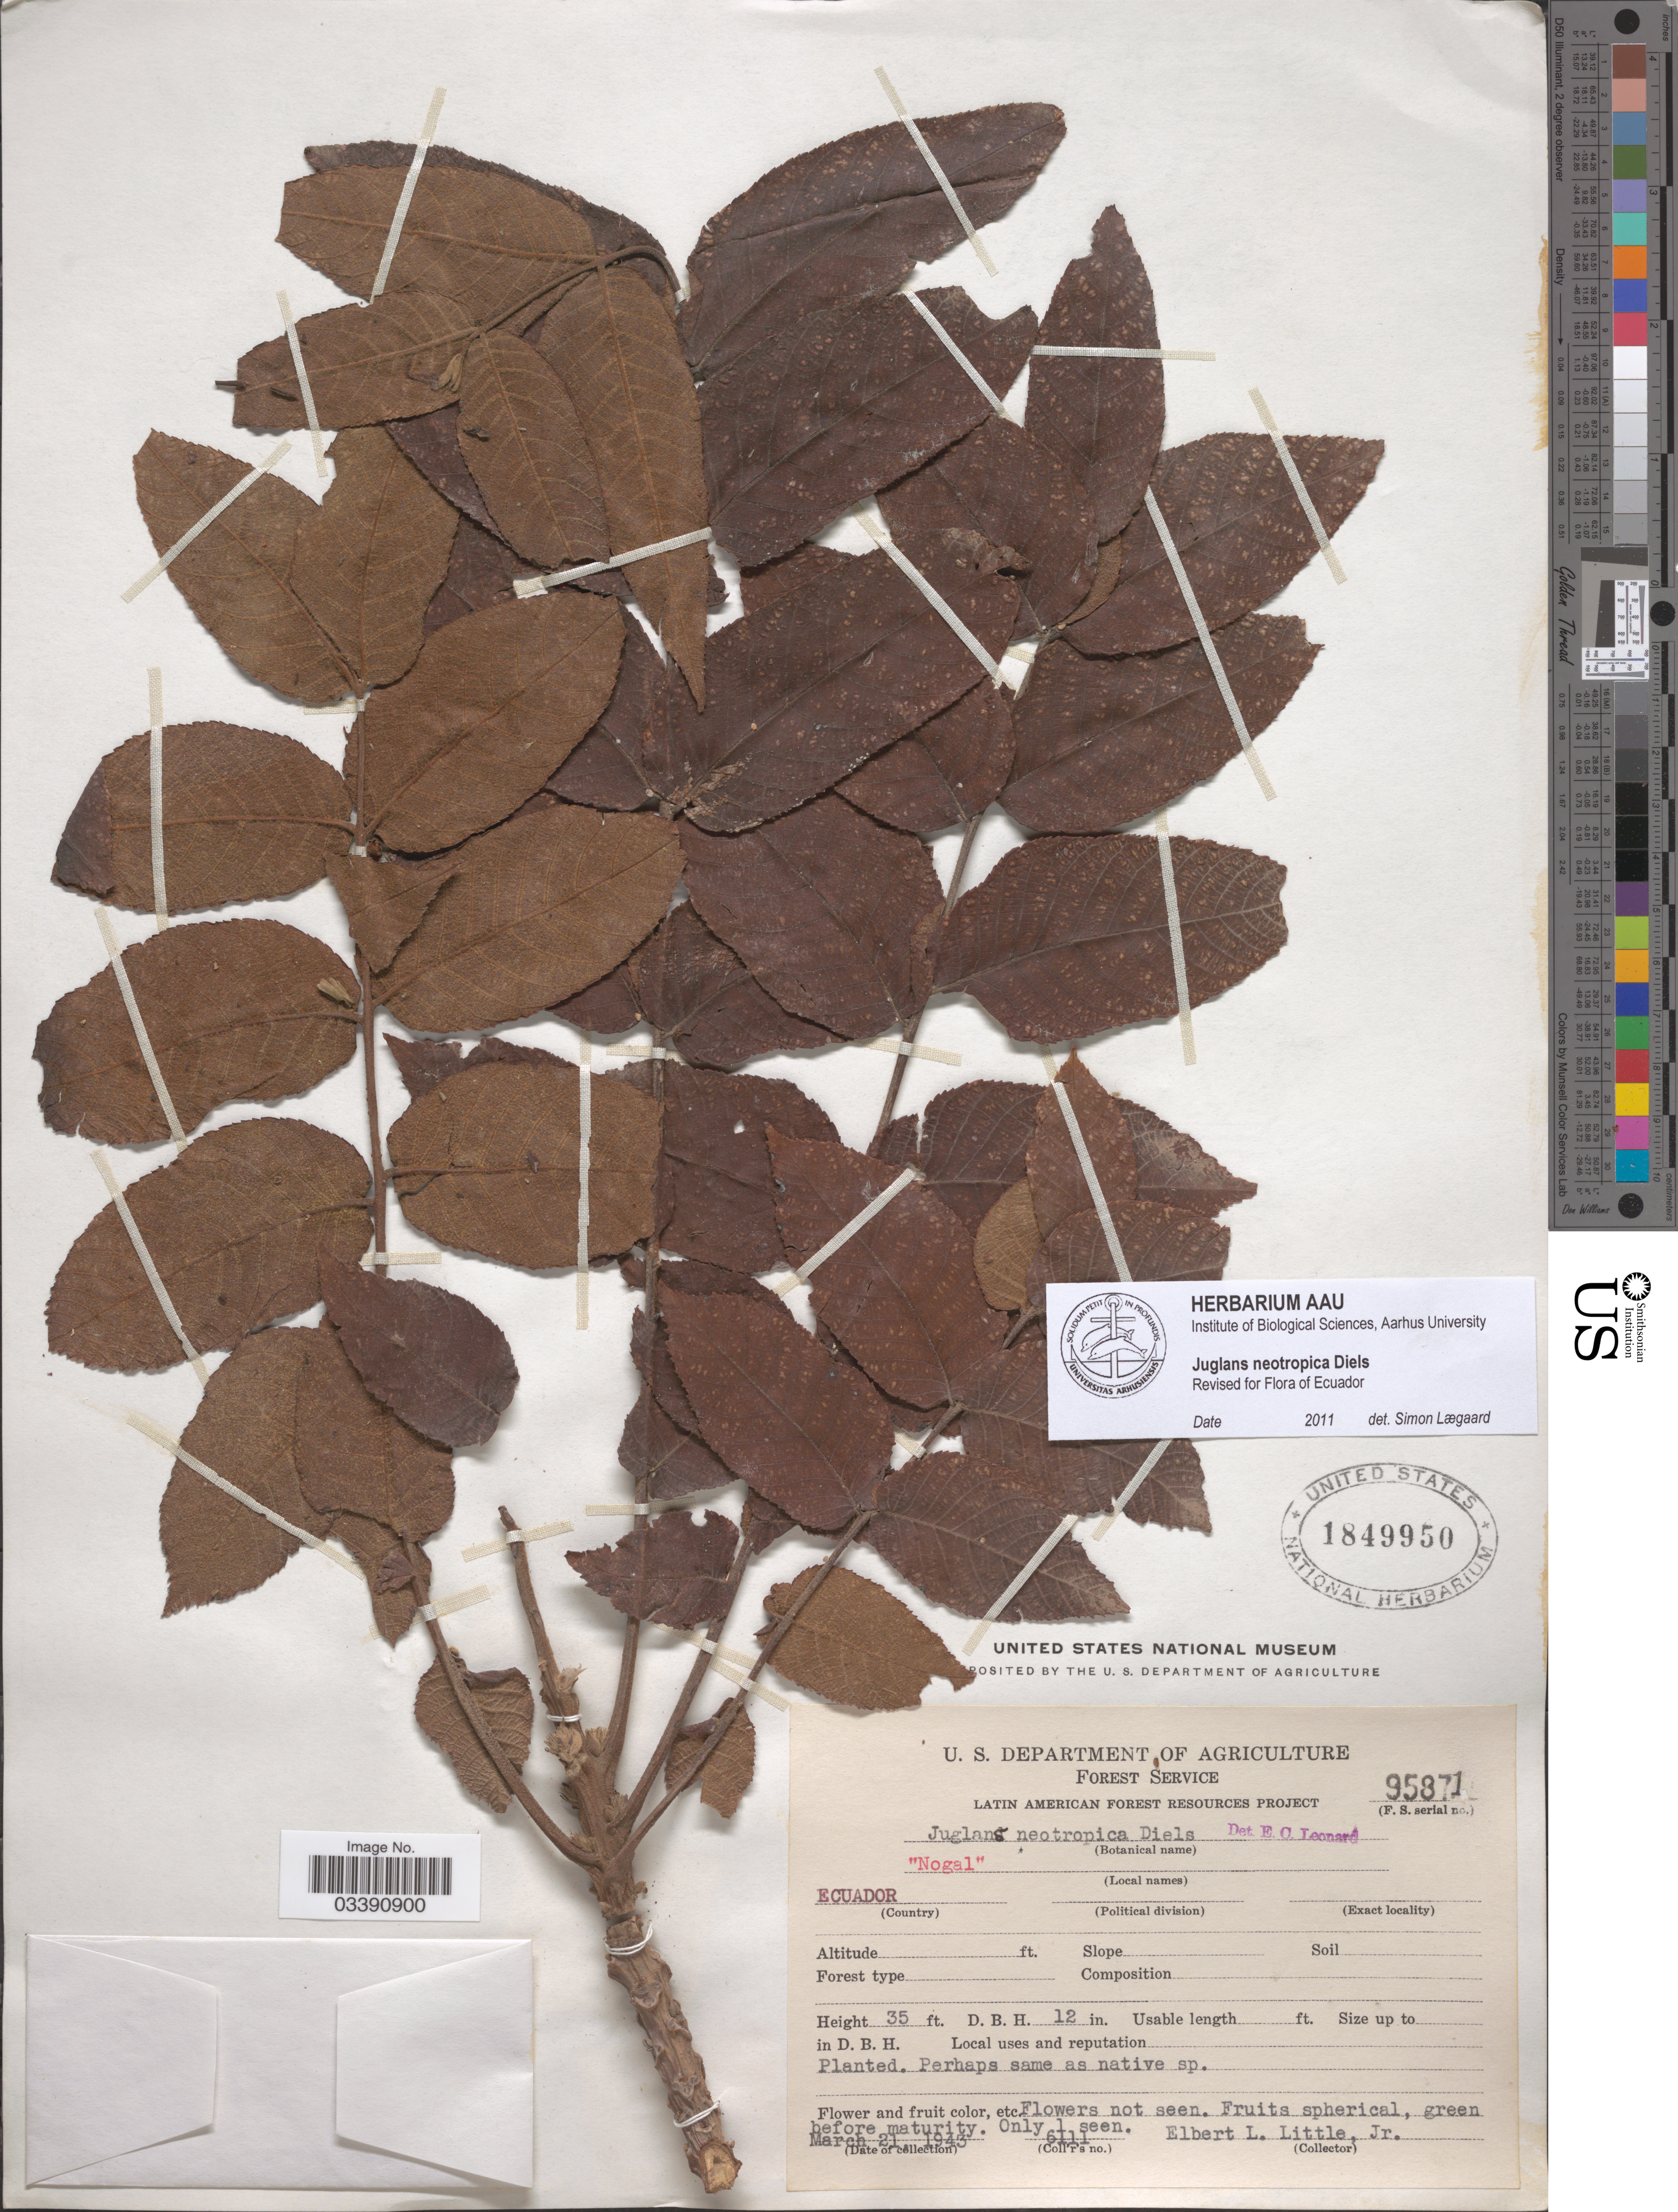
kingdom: Plantae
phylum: Tracheophyta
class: Magnoliopsida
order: Fagales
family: Juglandaceae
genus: Juglans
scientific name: Juglans neotropica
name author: Diels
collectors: E. L. Little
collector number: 6111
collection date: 1943-03-21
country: Ecuador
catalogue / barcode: US 1849950